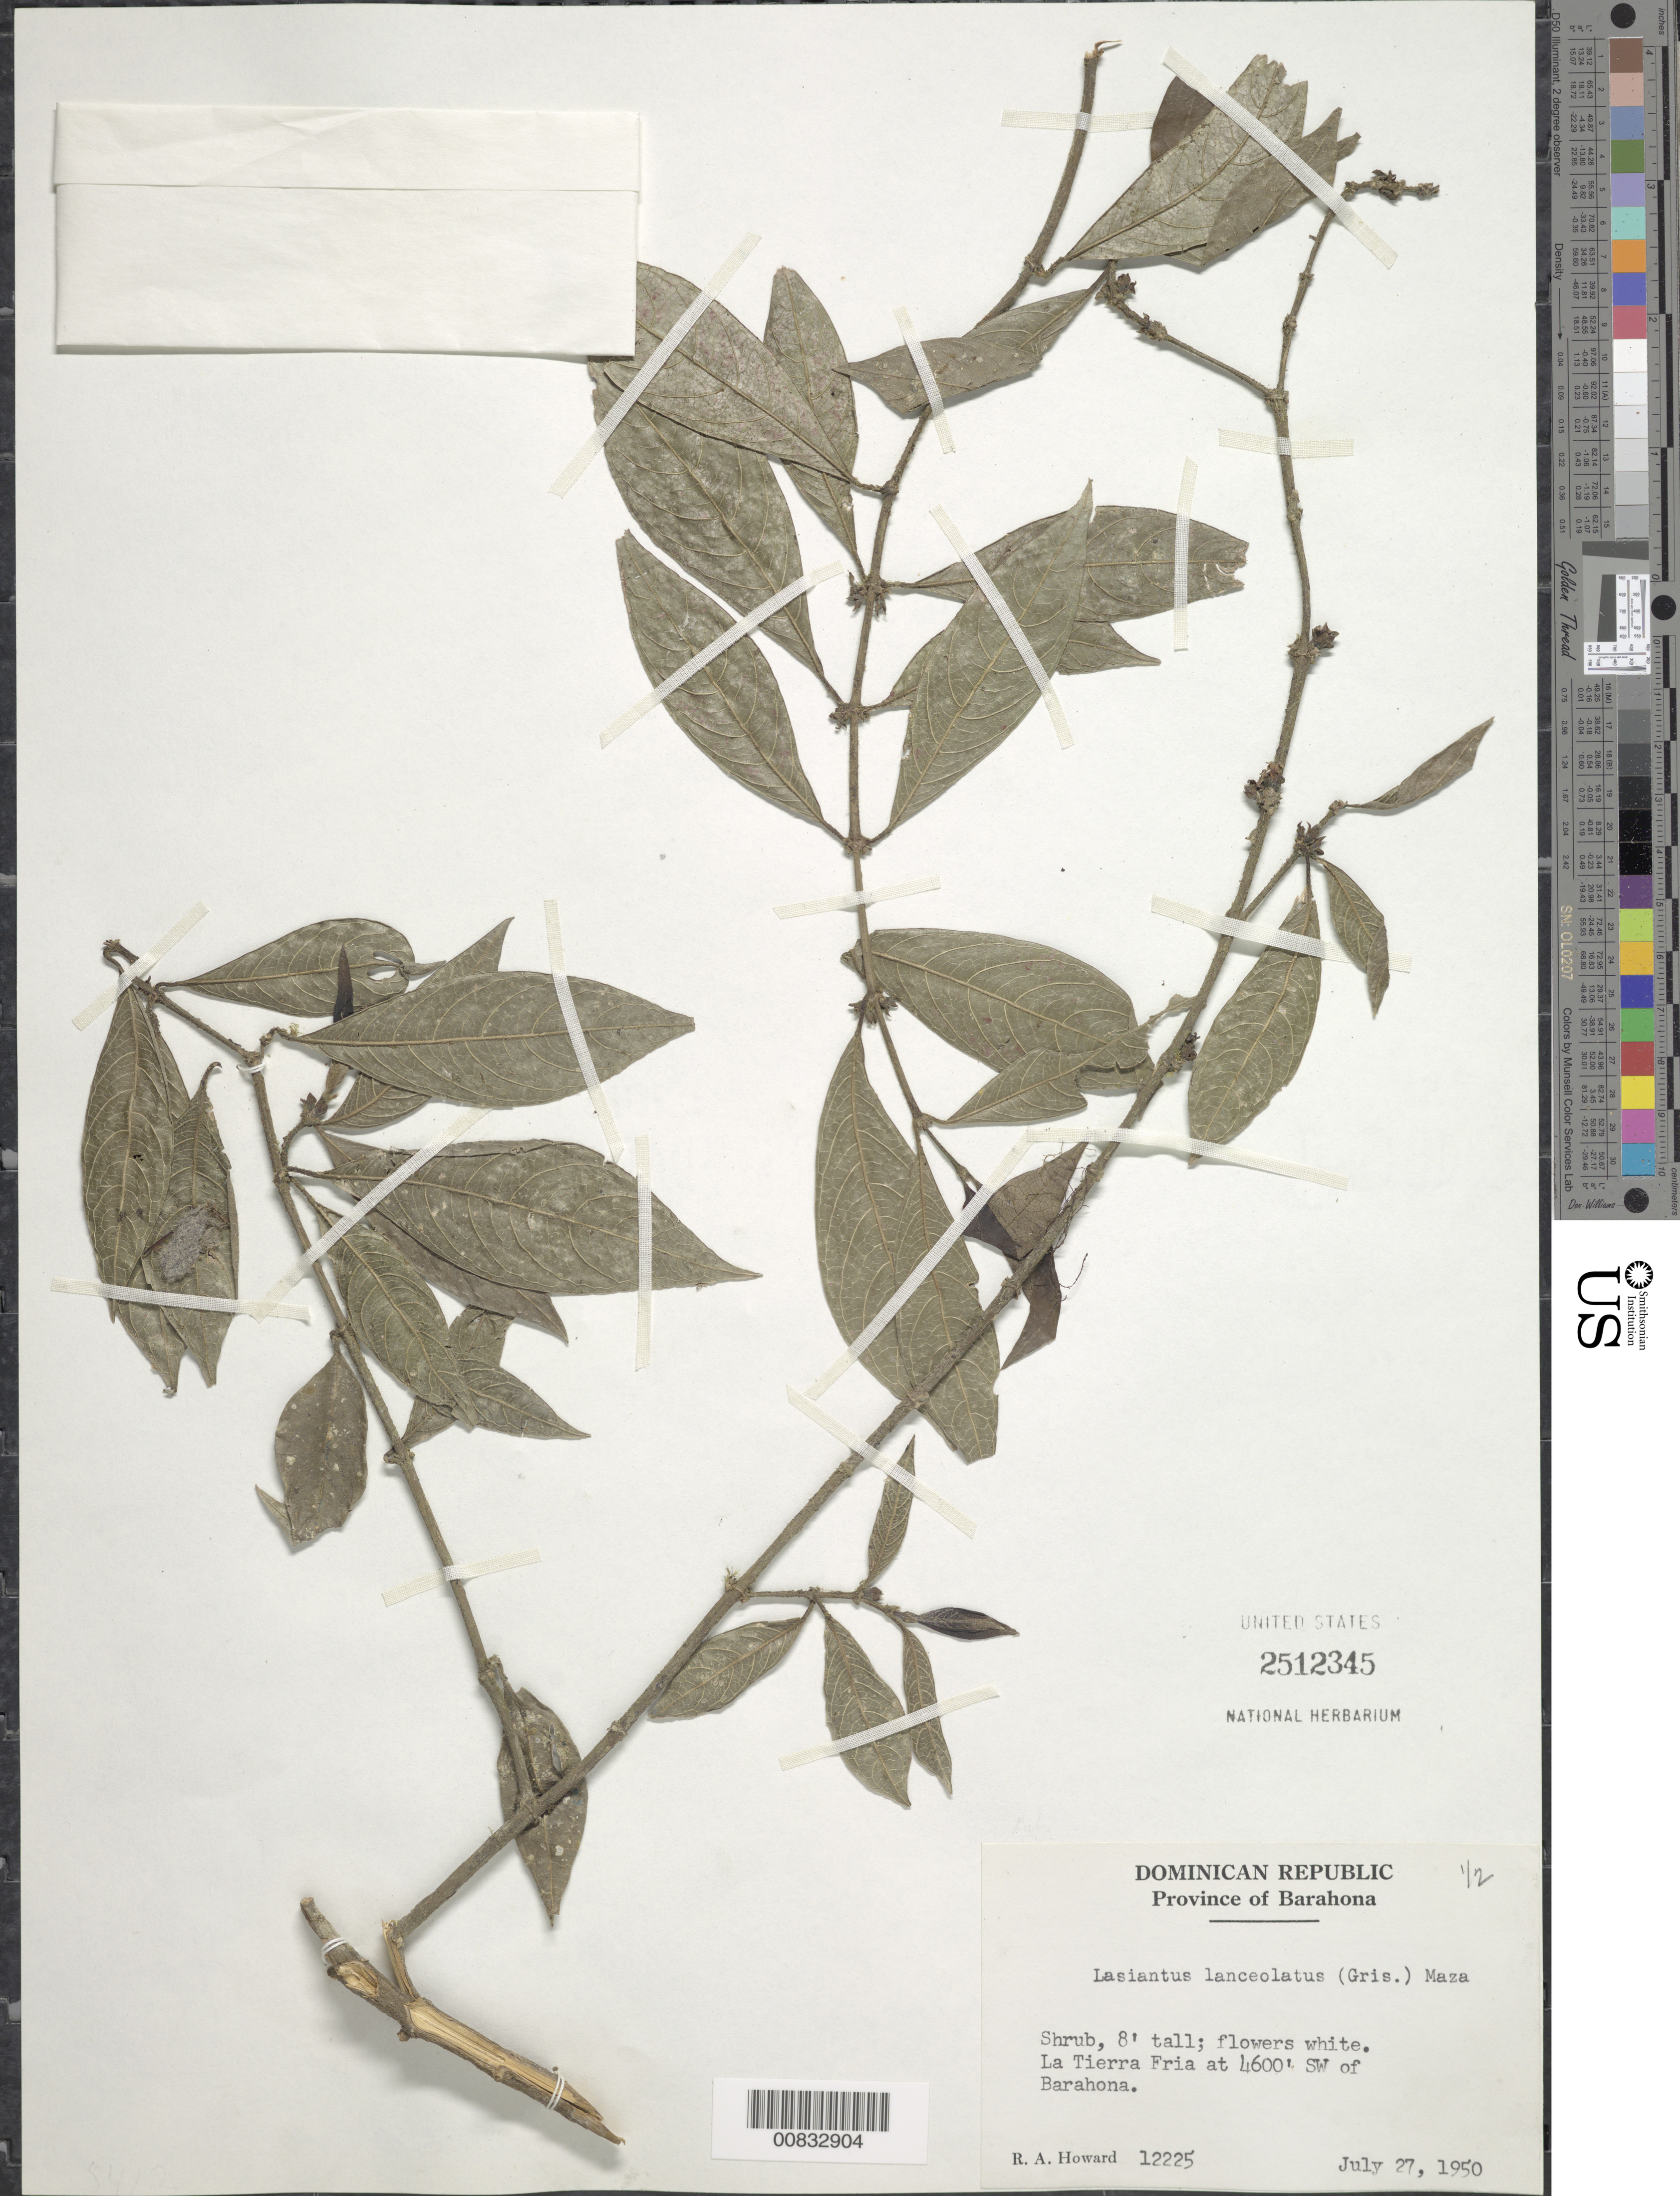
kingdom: Plantae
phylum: Tracheophyta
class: Magnoliopsida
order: Gentianales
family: Rubiaceae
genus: Lasianthus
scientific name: Lasianthus lanceolatus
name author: (Griseb.) Urb.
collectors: R. A. Howard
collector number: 12225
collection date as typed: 27 Jul 1950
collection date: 1950-07-27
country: Dominican Republic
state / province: Barahona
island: Hispaniola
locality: La Tierra Fria, SW of Barahona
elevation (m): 1402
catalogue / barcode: US 2512345